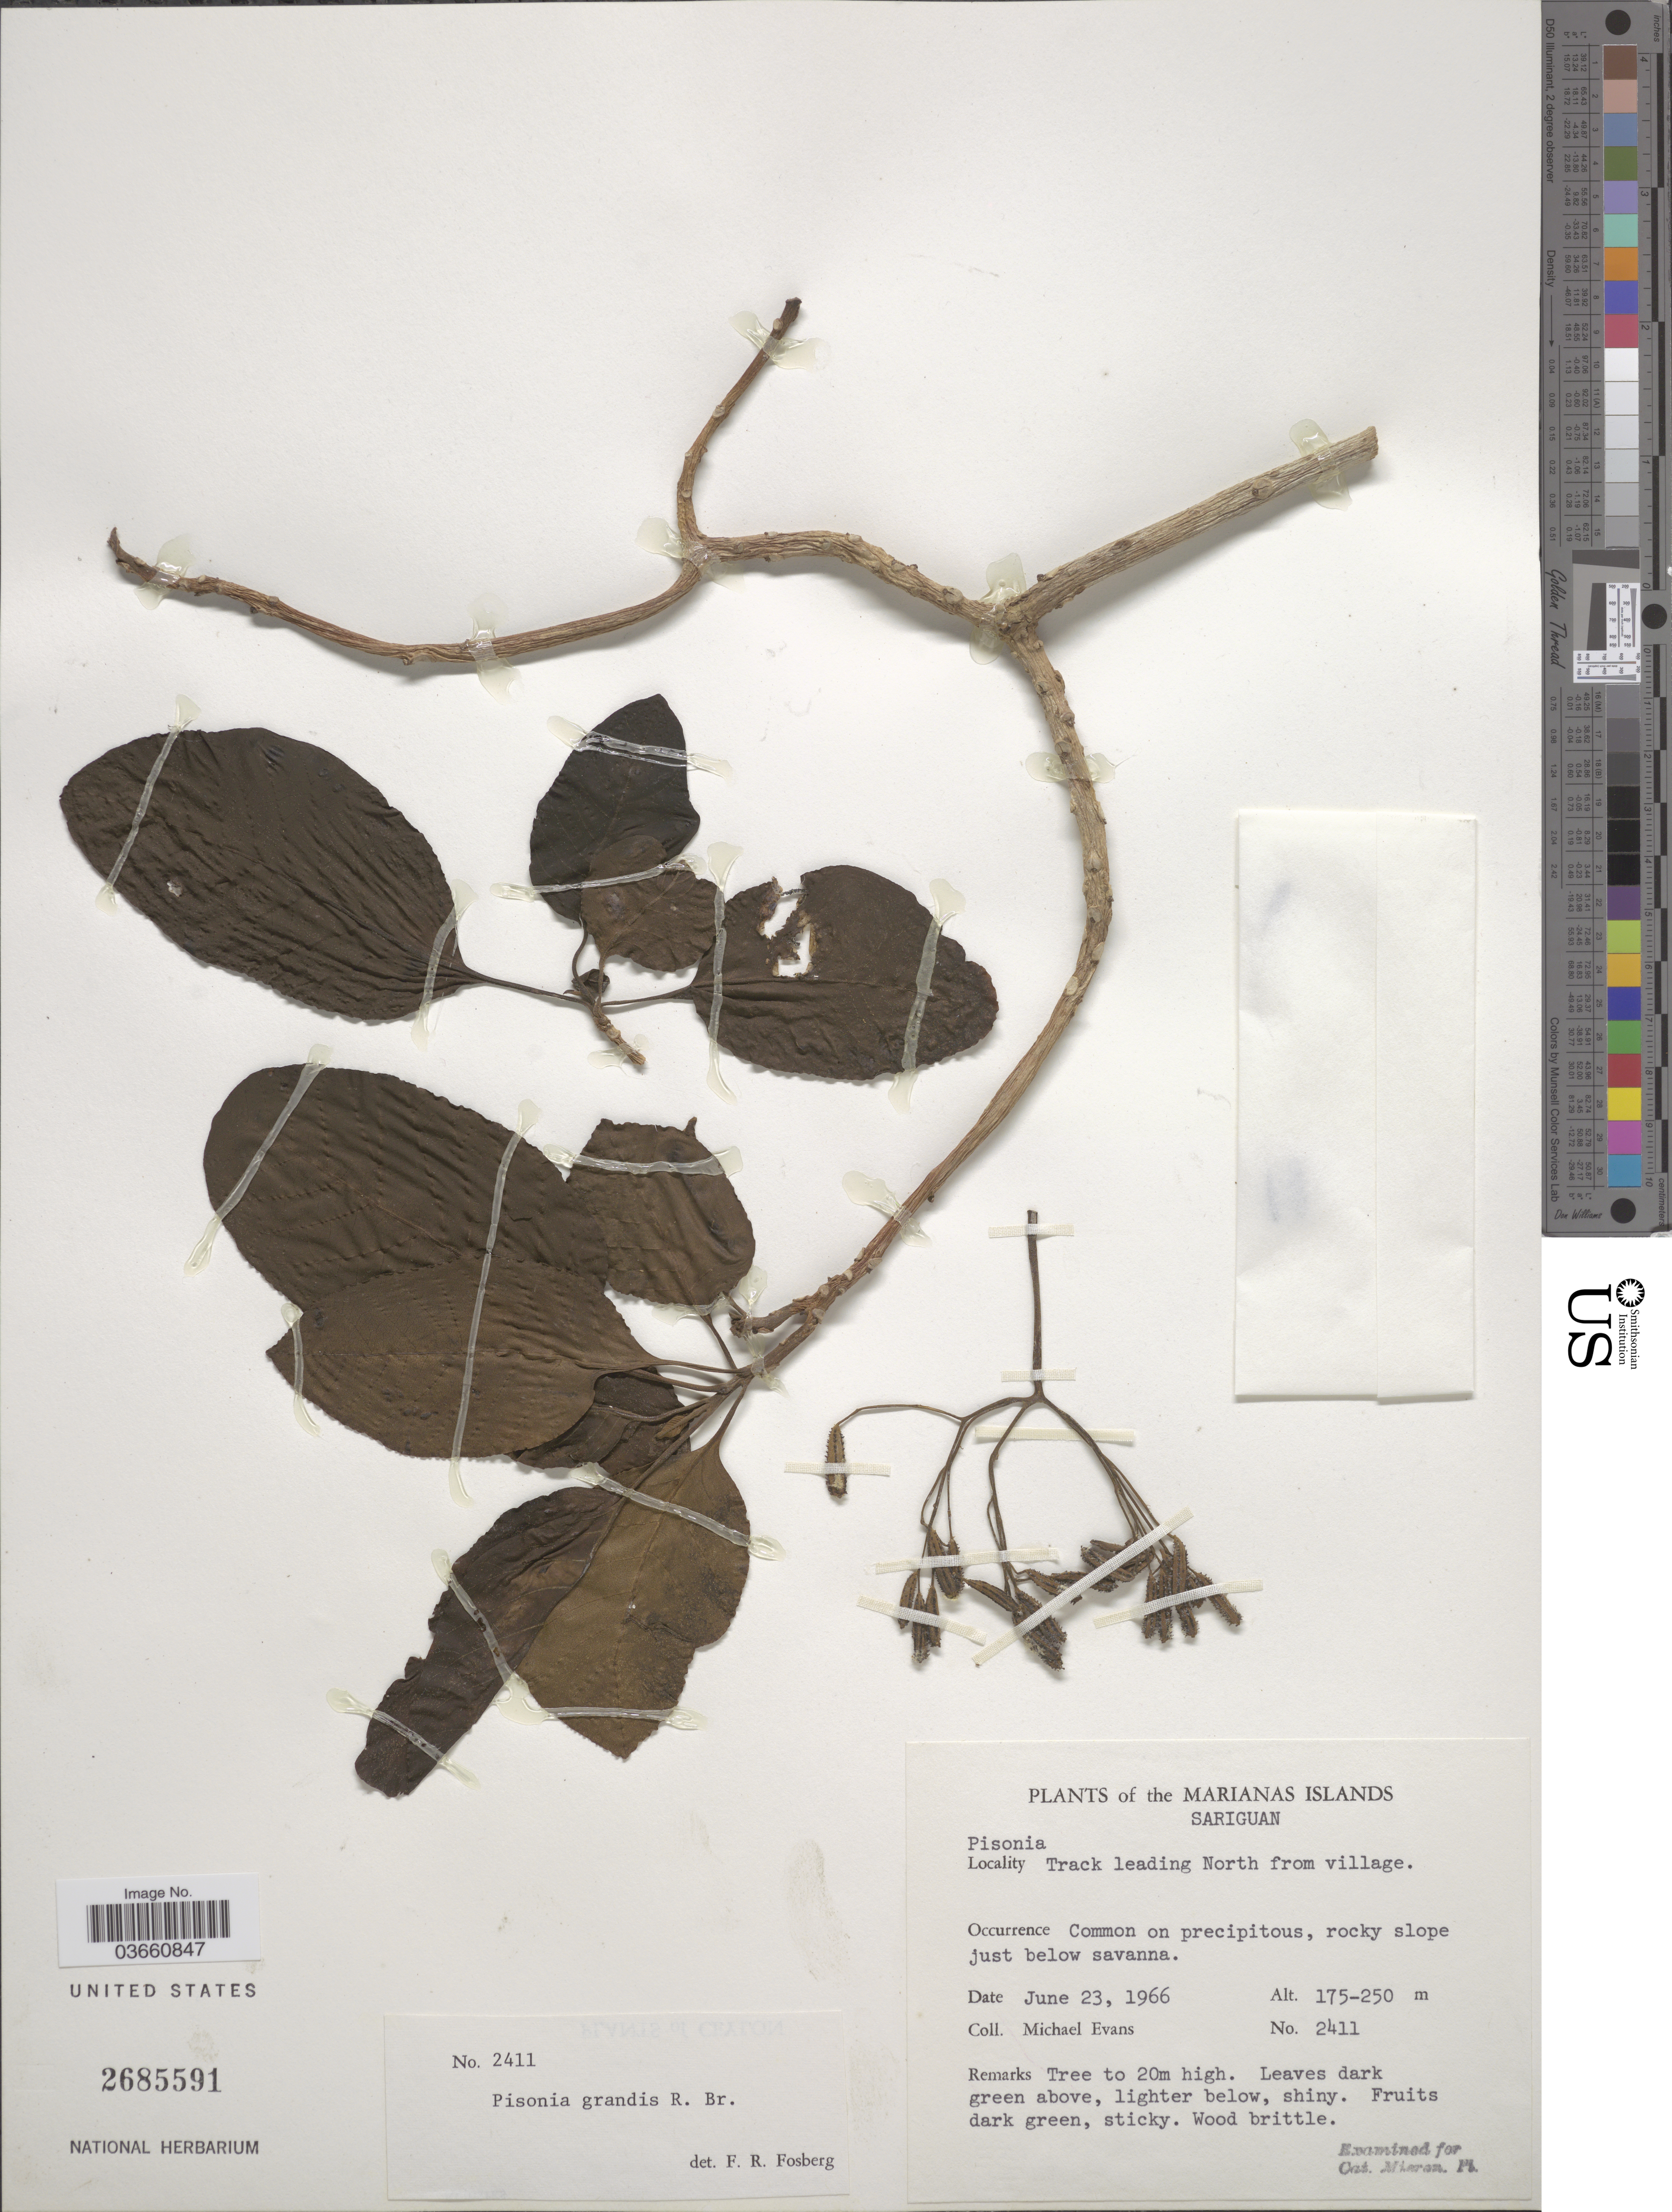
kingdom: Plantae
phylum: Tracheophyta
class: Magnoliopsida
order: Caryophyllales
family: Nyctaginaceae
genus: Pisonia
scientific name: Pisonia grandis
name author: R. Br.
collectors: M. Evans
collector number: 2411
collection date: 1966-06-23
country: Northern Mariana Islands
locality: Marianas Islands. Sariguan. Track leading North from village.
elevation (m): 175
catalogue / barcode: US 2685591